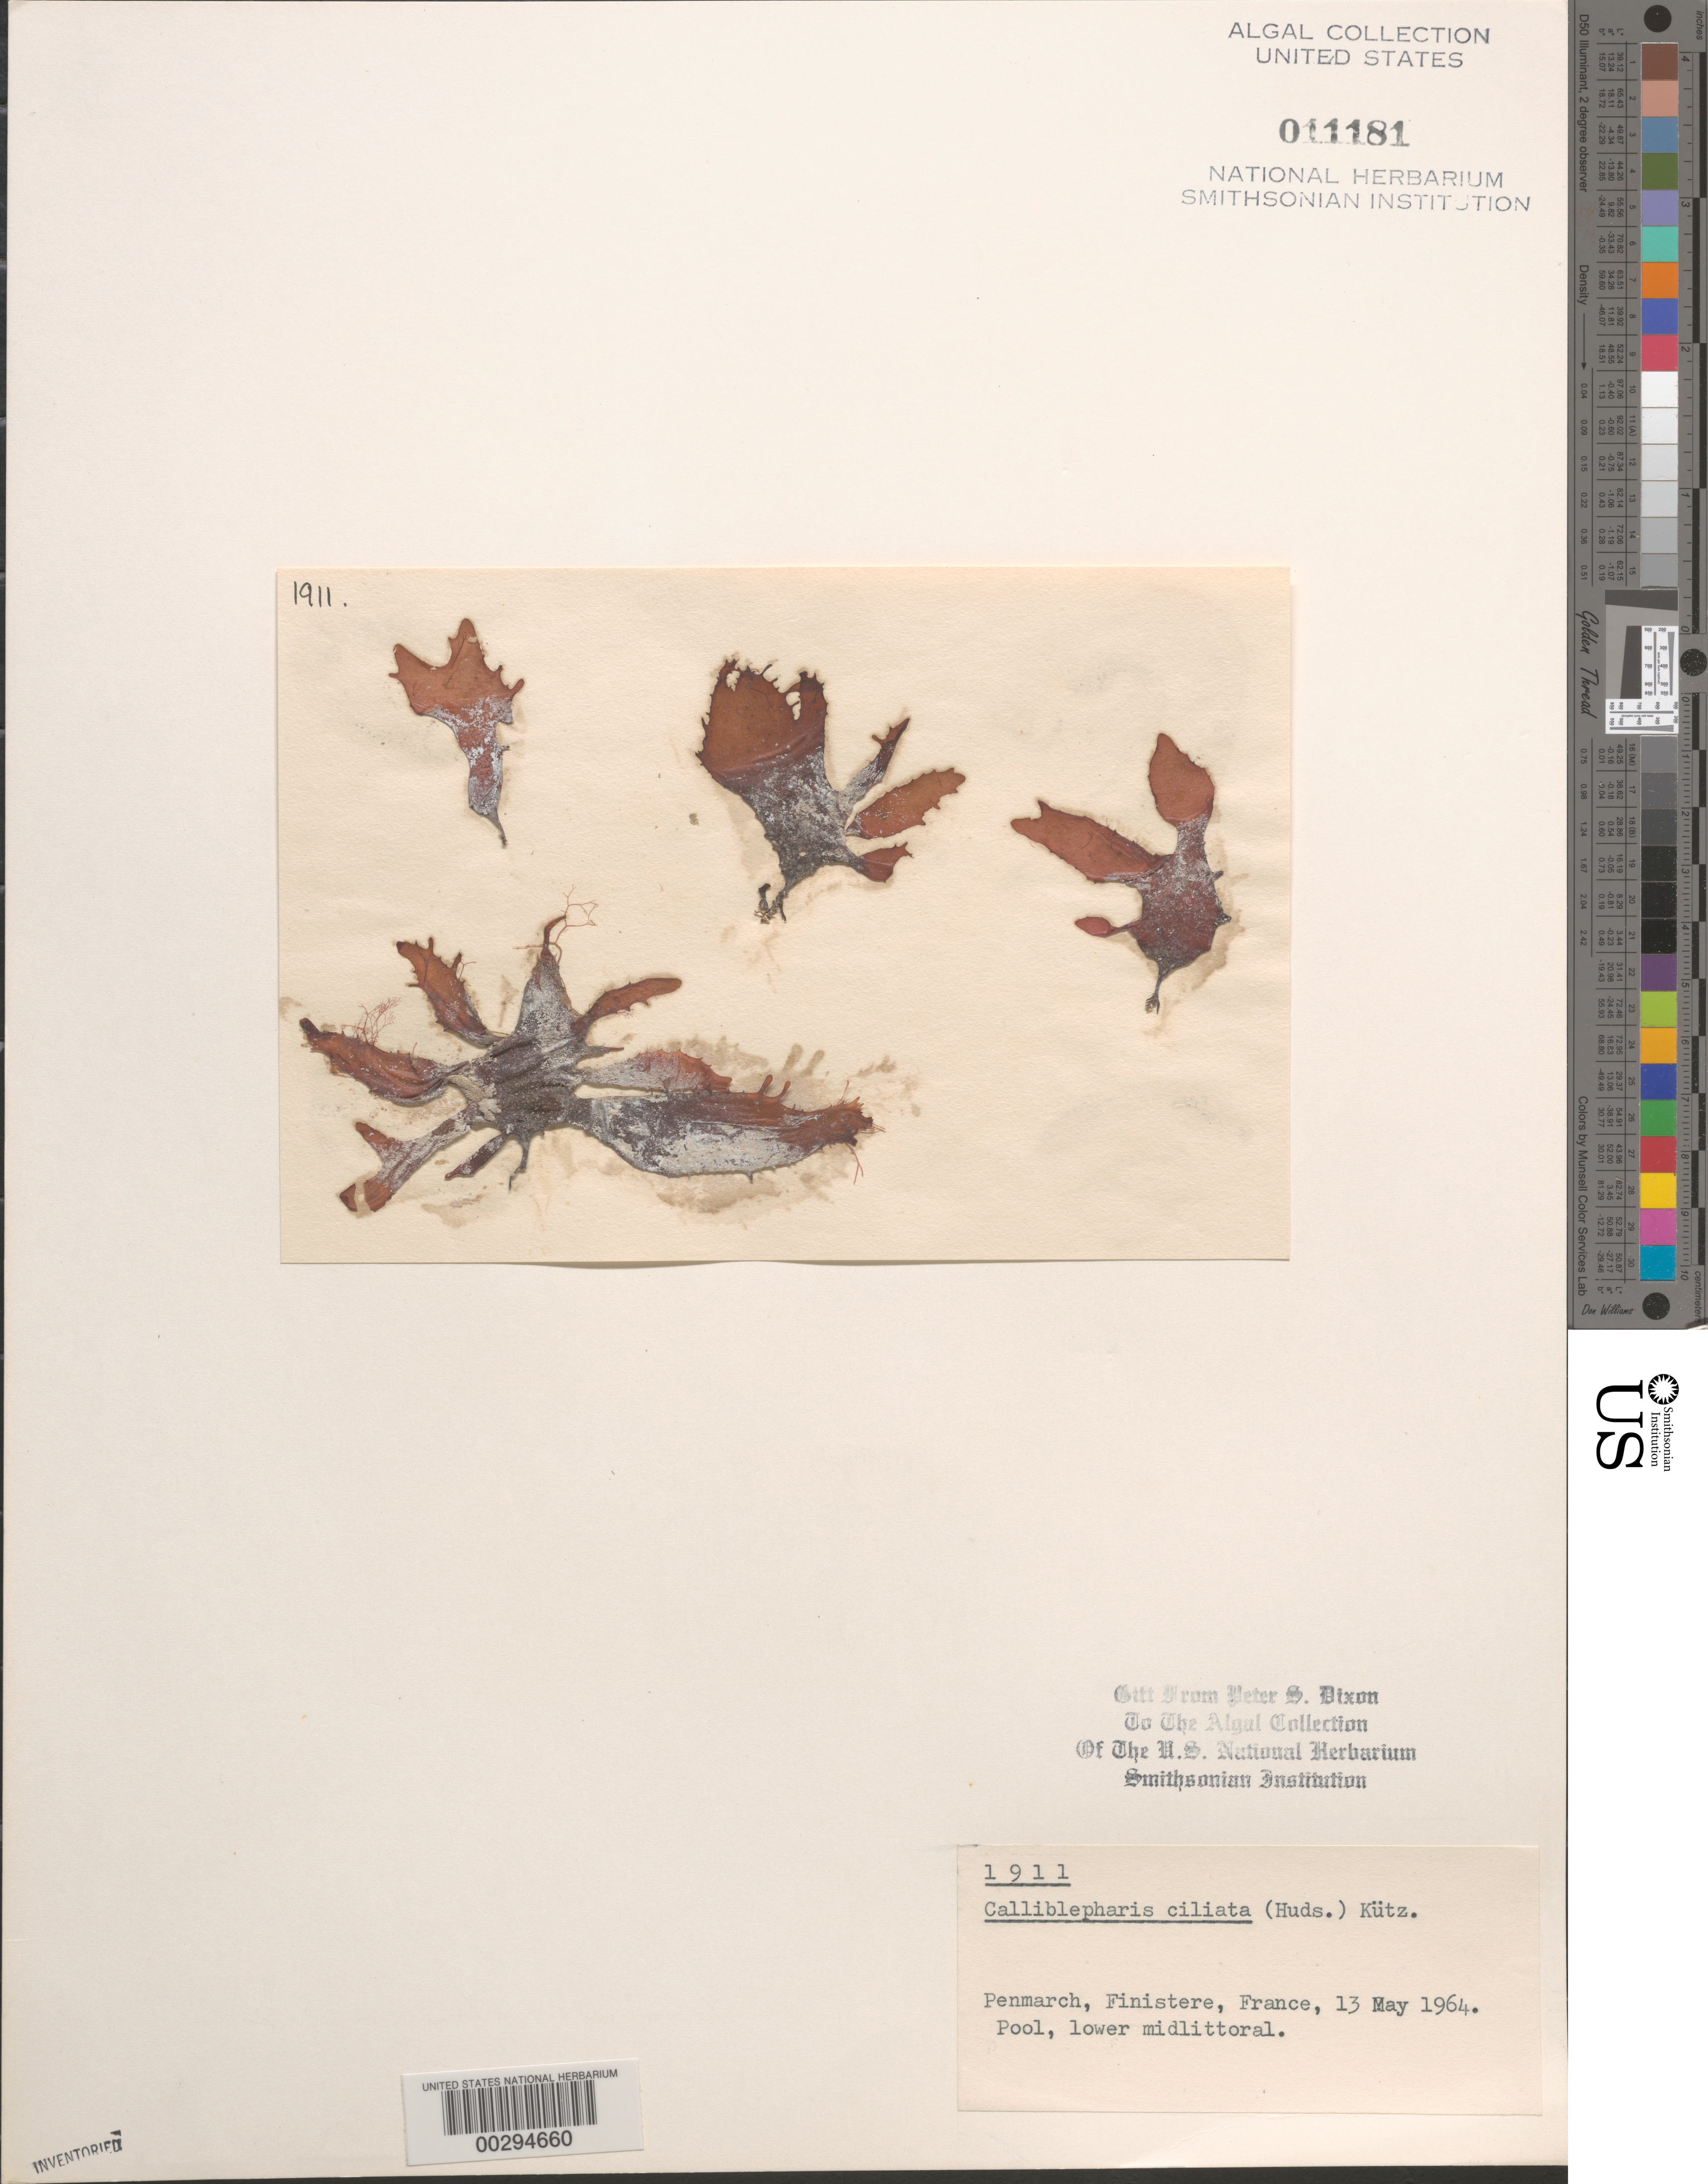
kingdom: Plantae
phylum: Rhodophyta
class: Florideophyceae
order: Gigartinales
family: Cystocloniaceae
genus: Calliblepharis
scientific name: Calliblepharis ciliata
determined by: Dixon, P. S.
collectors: P. S. Dixon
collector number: PSD 1911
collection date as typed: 13 May 1964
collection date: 1964-05-13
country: France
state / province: Bretagne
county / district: Finistère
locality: Penmarch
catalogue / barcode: US 11181